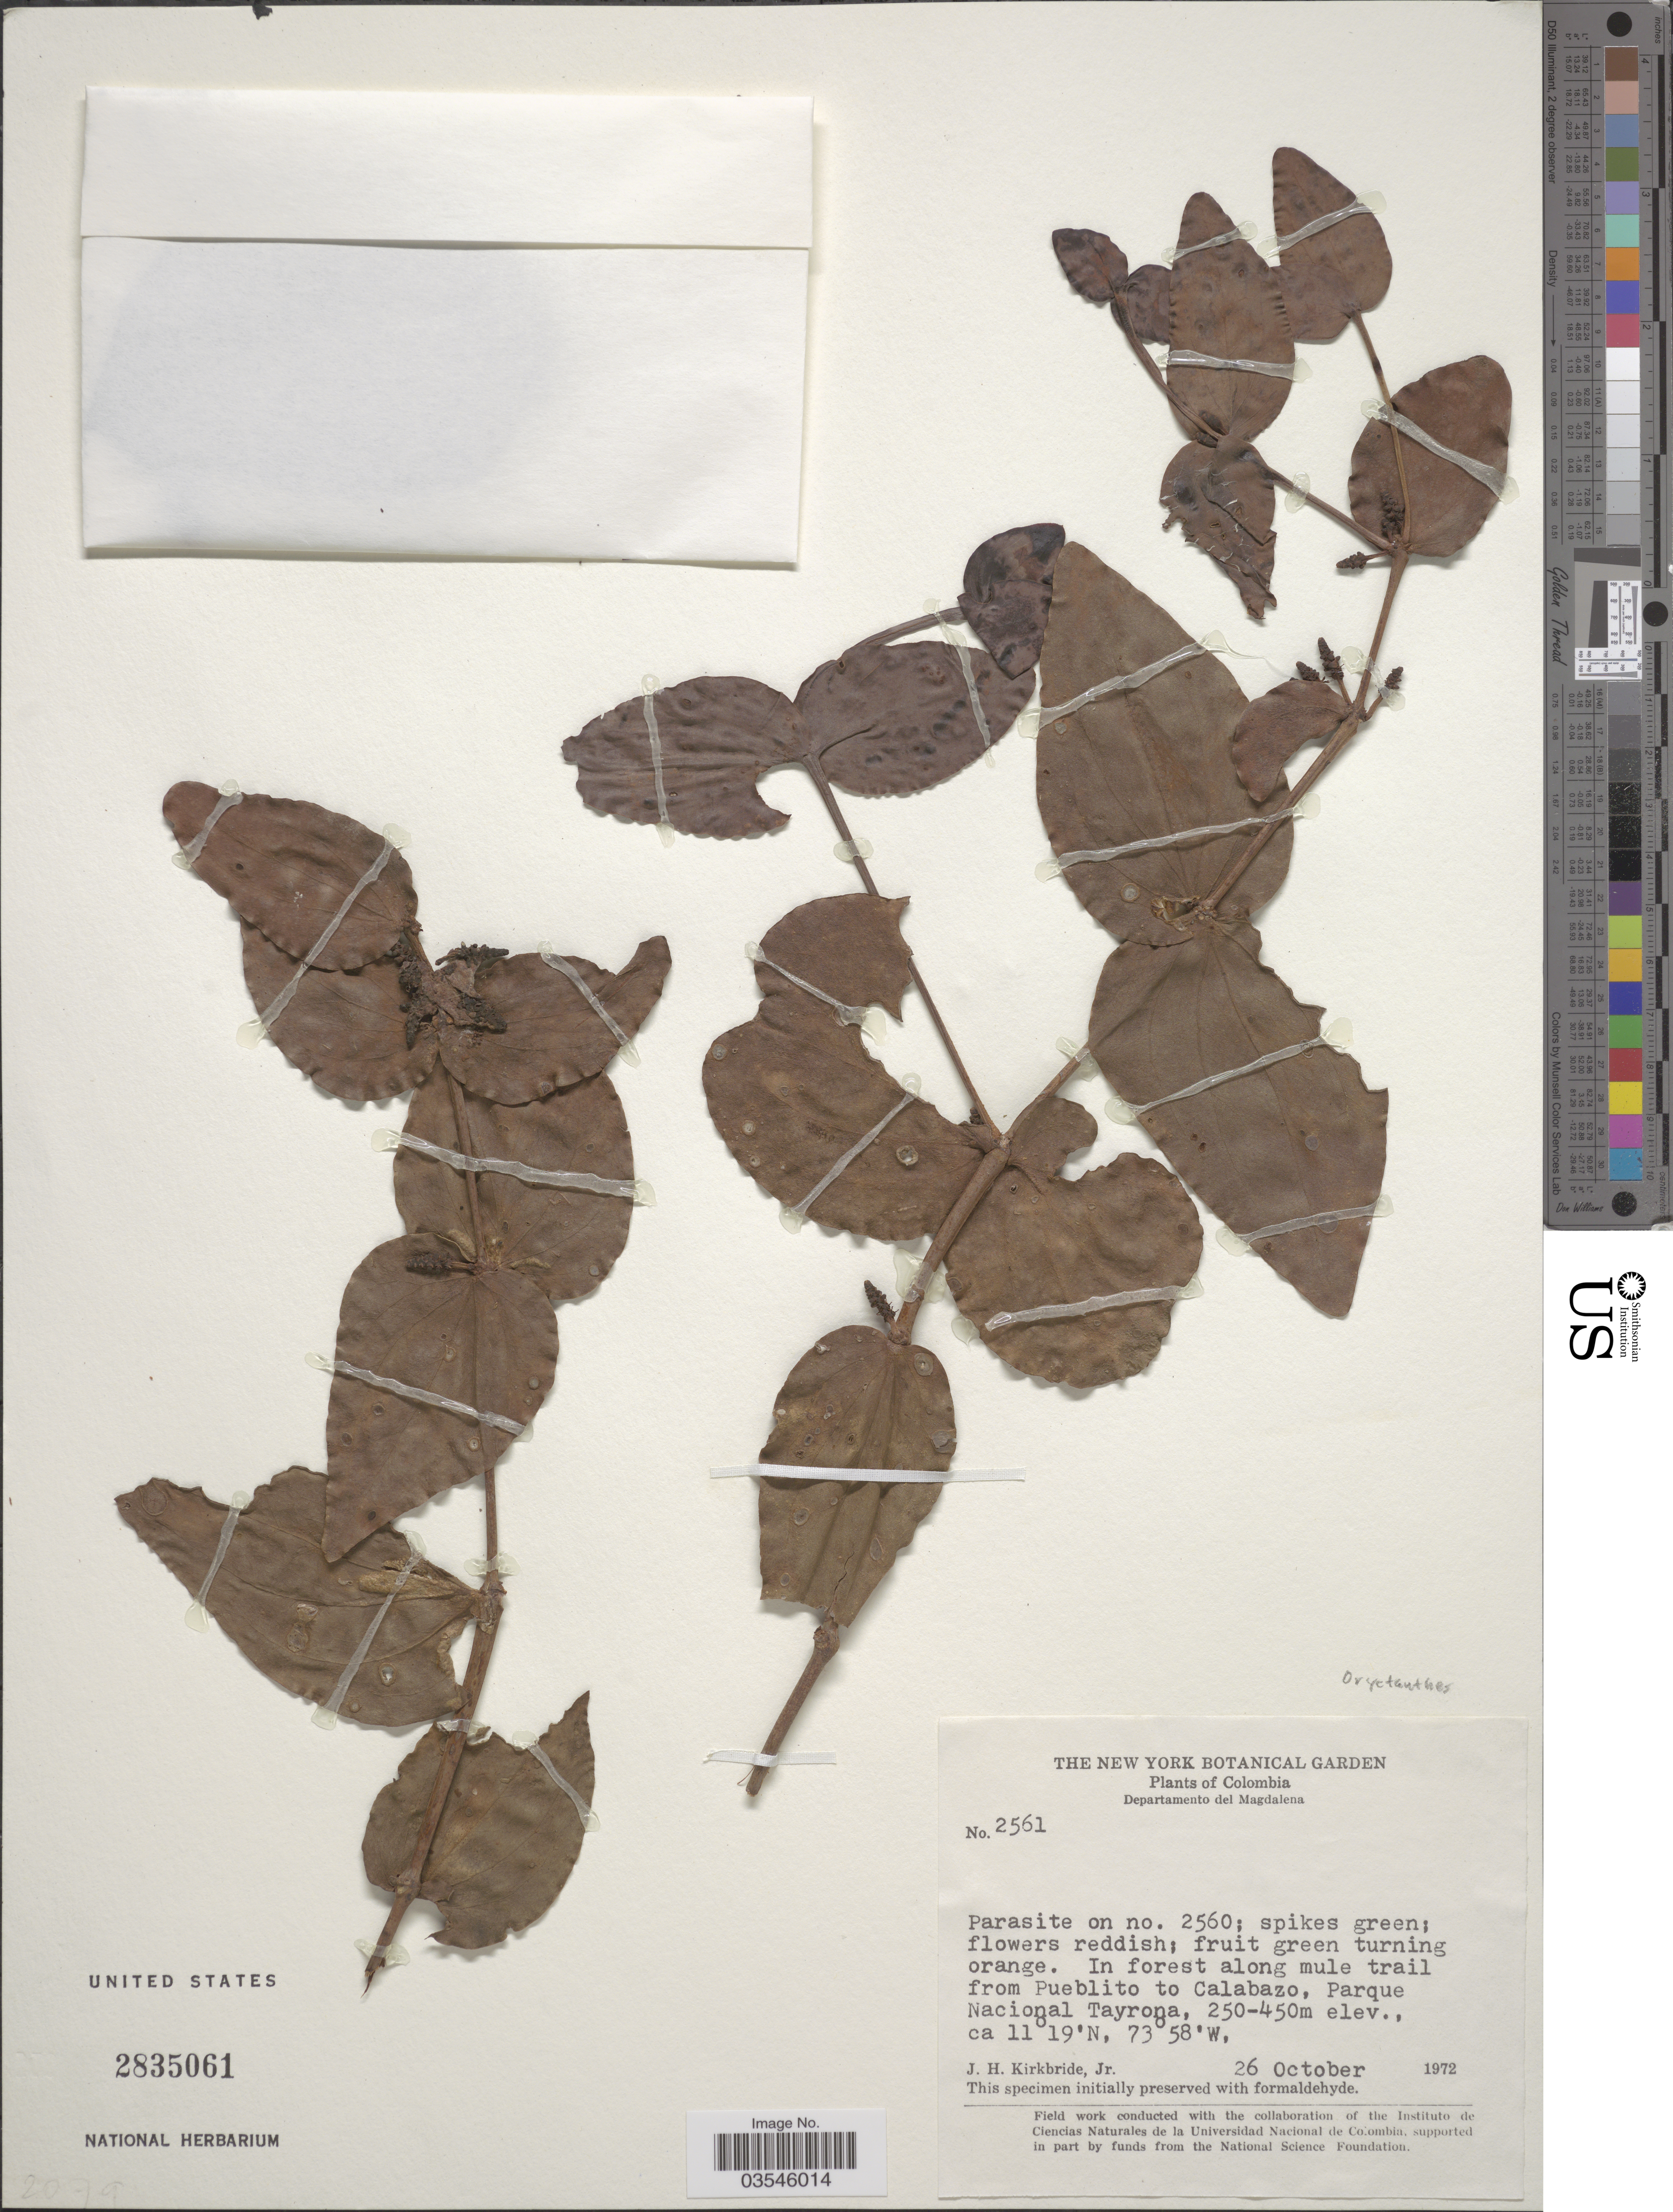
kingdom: Plantae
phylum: Tracheophyta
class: Magnoliopsida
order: Santalales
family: Loranthaceae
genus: Oryctanthus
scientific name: Oryctanthus occidentalis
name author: (L.) Eichler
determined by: Caraballo-Ortiz, Marcos A., (MISS), University of Mississippi (UNITED STATES)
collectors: J. H. Kirkbride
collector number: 2561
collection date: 1972-10-26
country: Colombia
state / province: Magdalena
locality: Departamento del Magdalena. In forest along mule trail from Pueblito to Calabazo, Parque Nacional Tayrona.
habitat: In forest along mule trail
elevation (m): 250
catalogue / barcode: US 2835061